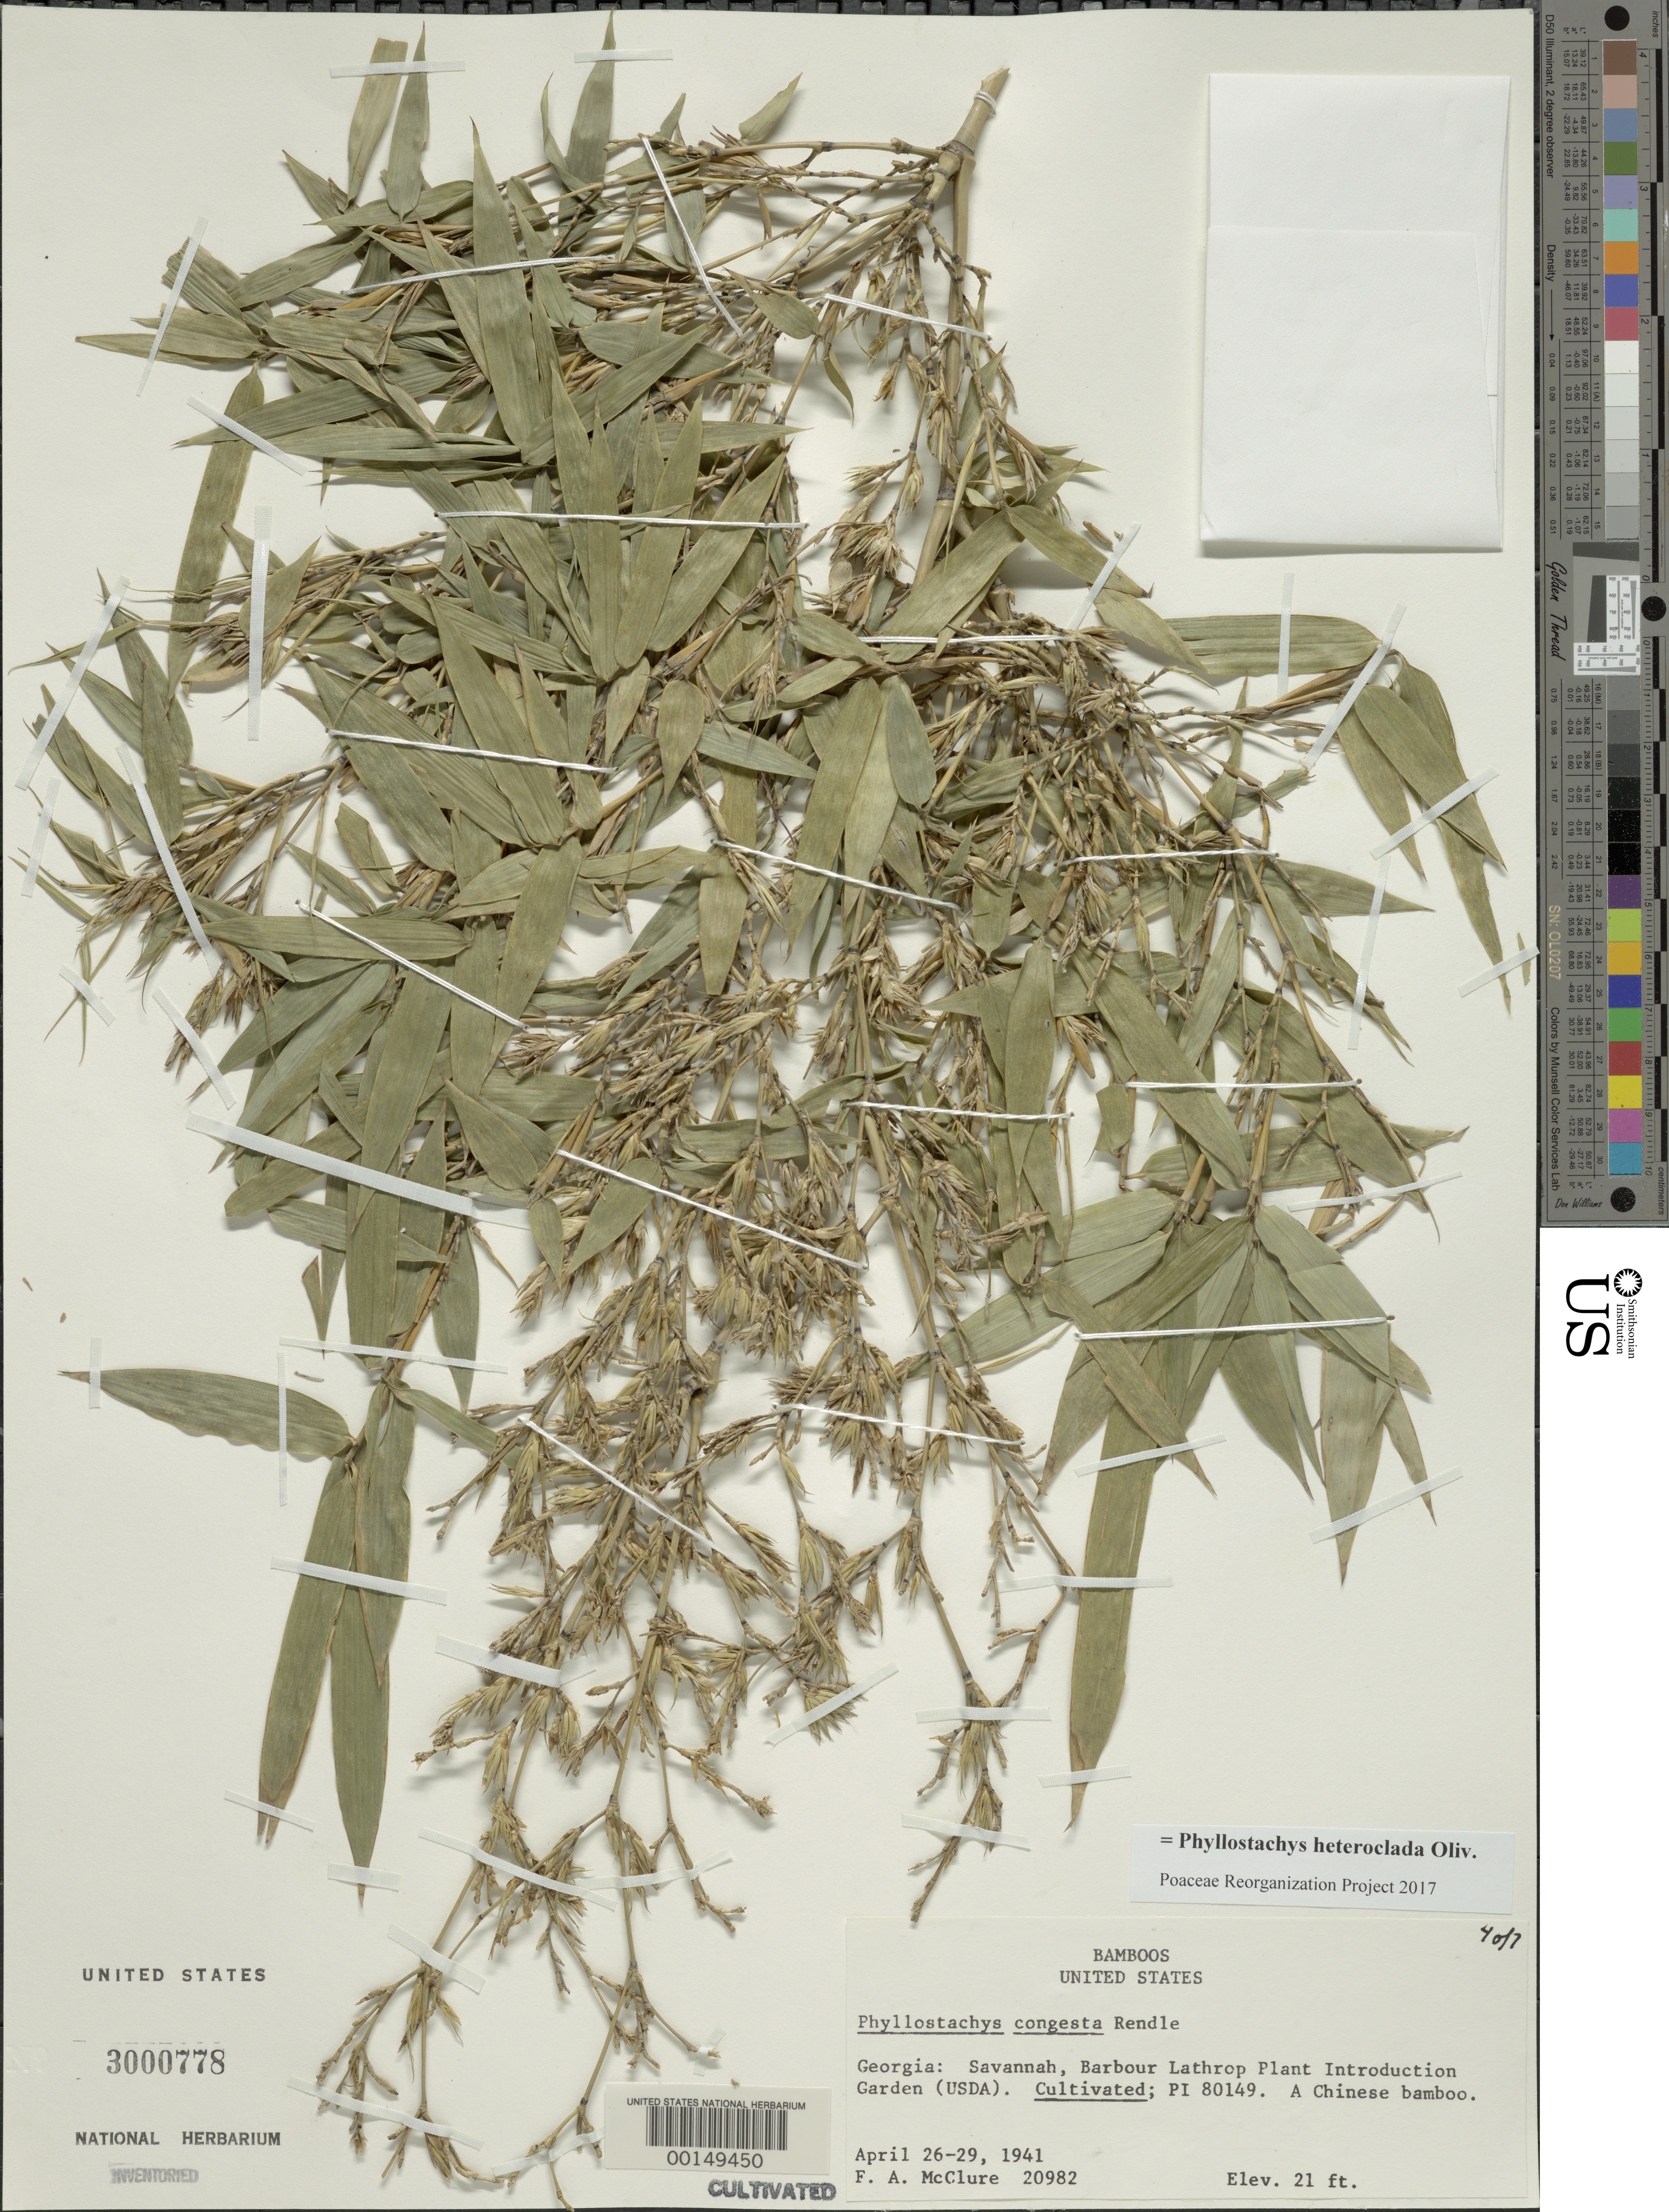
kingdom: Plantae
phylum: Tracheophyta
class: Liliopsida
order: Poales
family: Poaceae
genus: Phyllostachys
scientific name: Phyllostachys heteroclada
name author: Oliv.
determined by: Poaceae Reorganization Project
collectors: F. A. McClure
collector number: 20982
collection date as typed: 26 Apr 1941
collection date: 1941-04-26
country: United States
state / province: Georgia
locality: Savannha, barbour lathrop p.i. garden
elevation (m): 6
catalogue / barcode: US 3000778